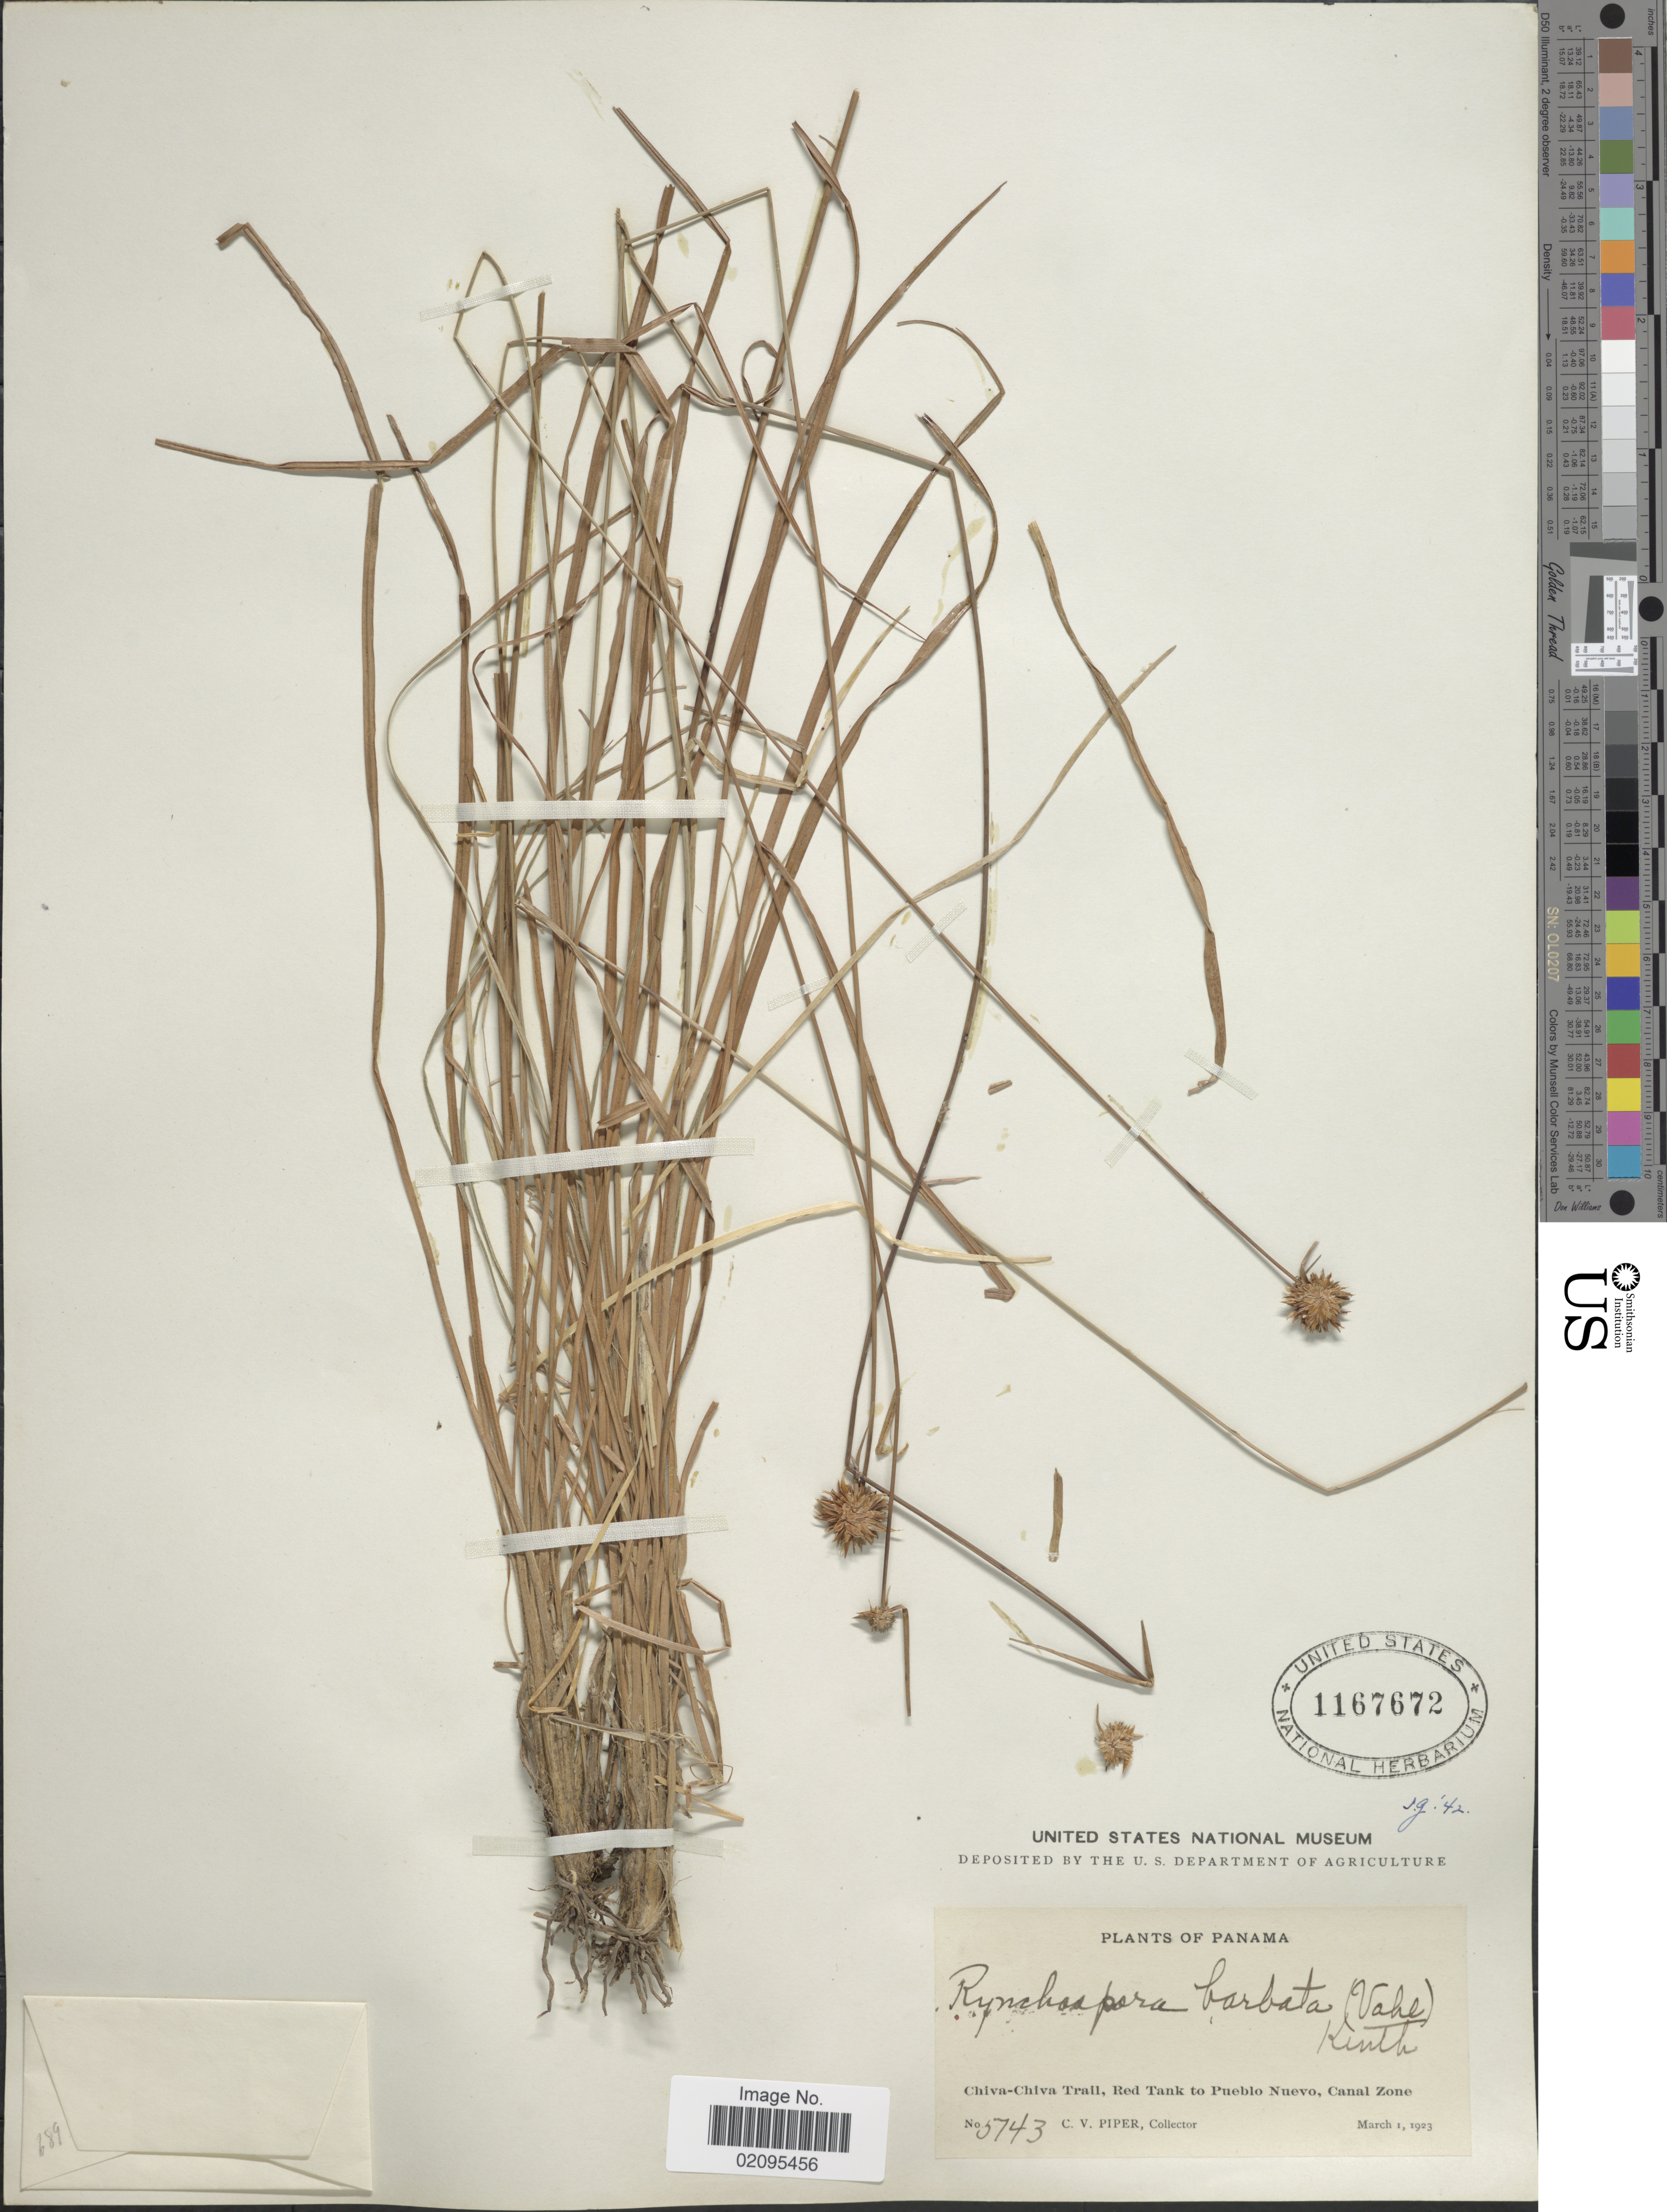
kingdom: Plantae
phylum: Tracheophyta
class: Liliopsida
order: Poales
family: Cyperaceae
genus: Rhynchospora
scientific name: Rhynchospora barbata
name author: (Vahl) Kunth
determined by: Alves, K.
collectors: C. V. Piper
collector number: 5743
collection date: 1923-03-01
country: Panama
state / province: Panamá / Panamá Oeste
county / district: Canal Zone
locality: Chiva-Chiva Trail, Red Tank to Pueblo Nuevo.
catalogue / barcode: US 1167672